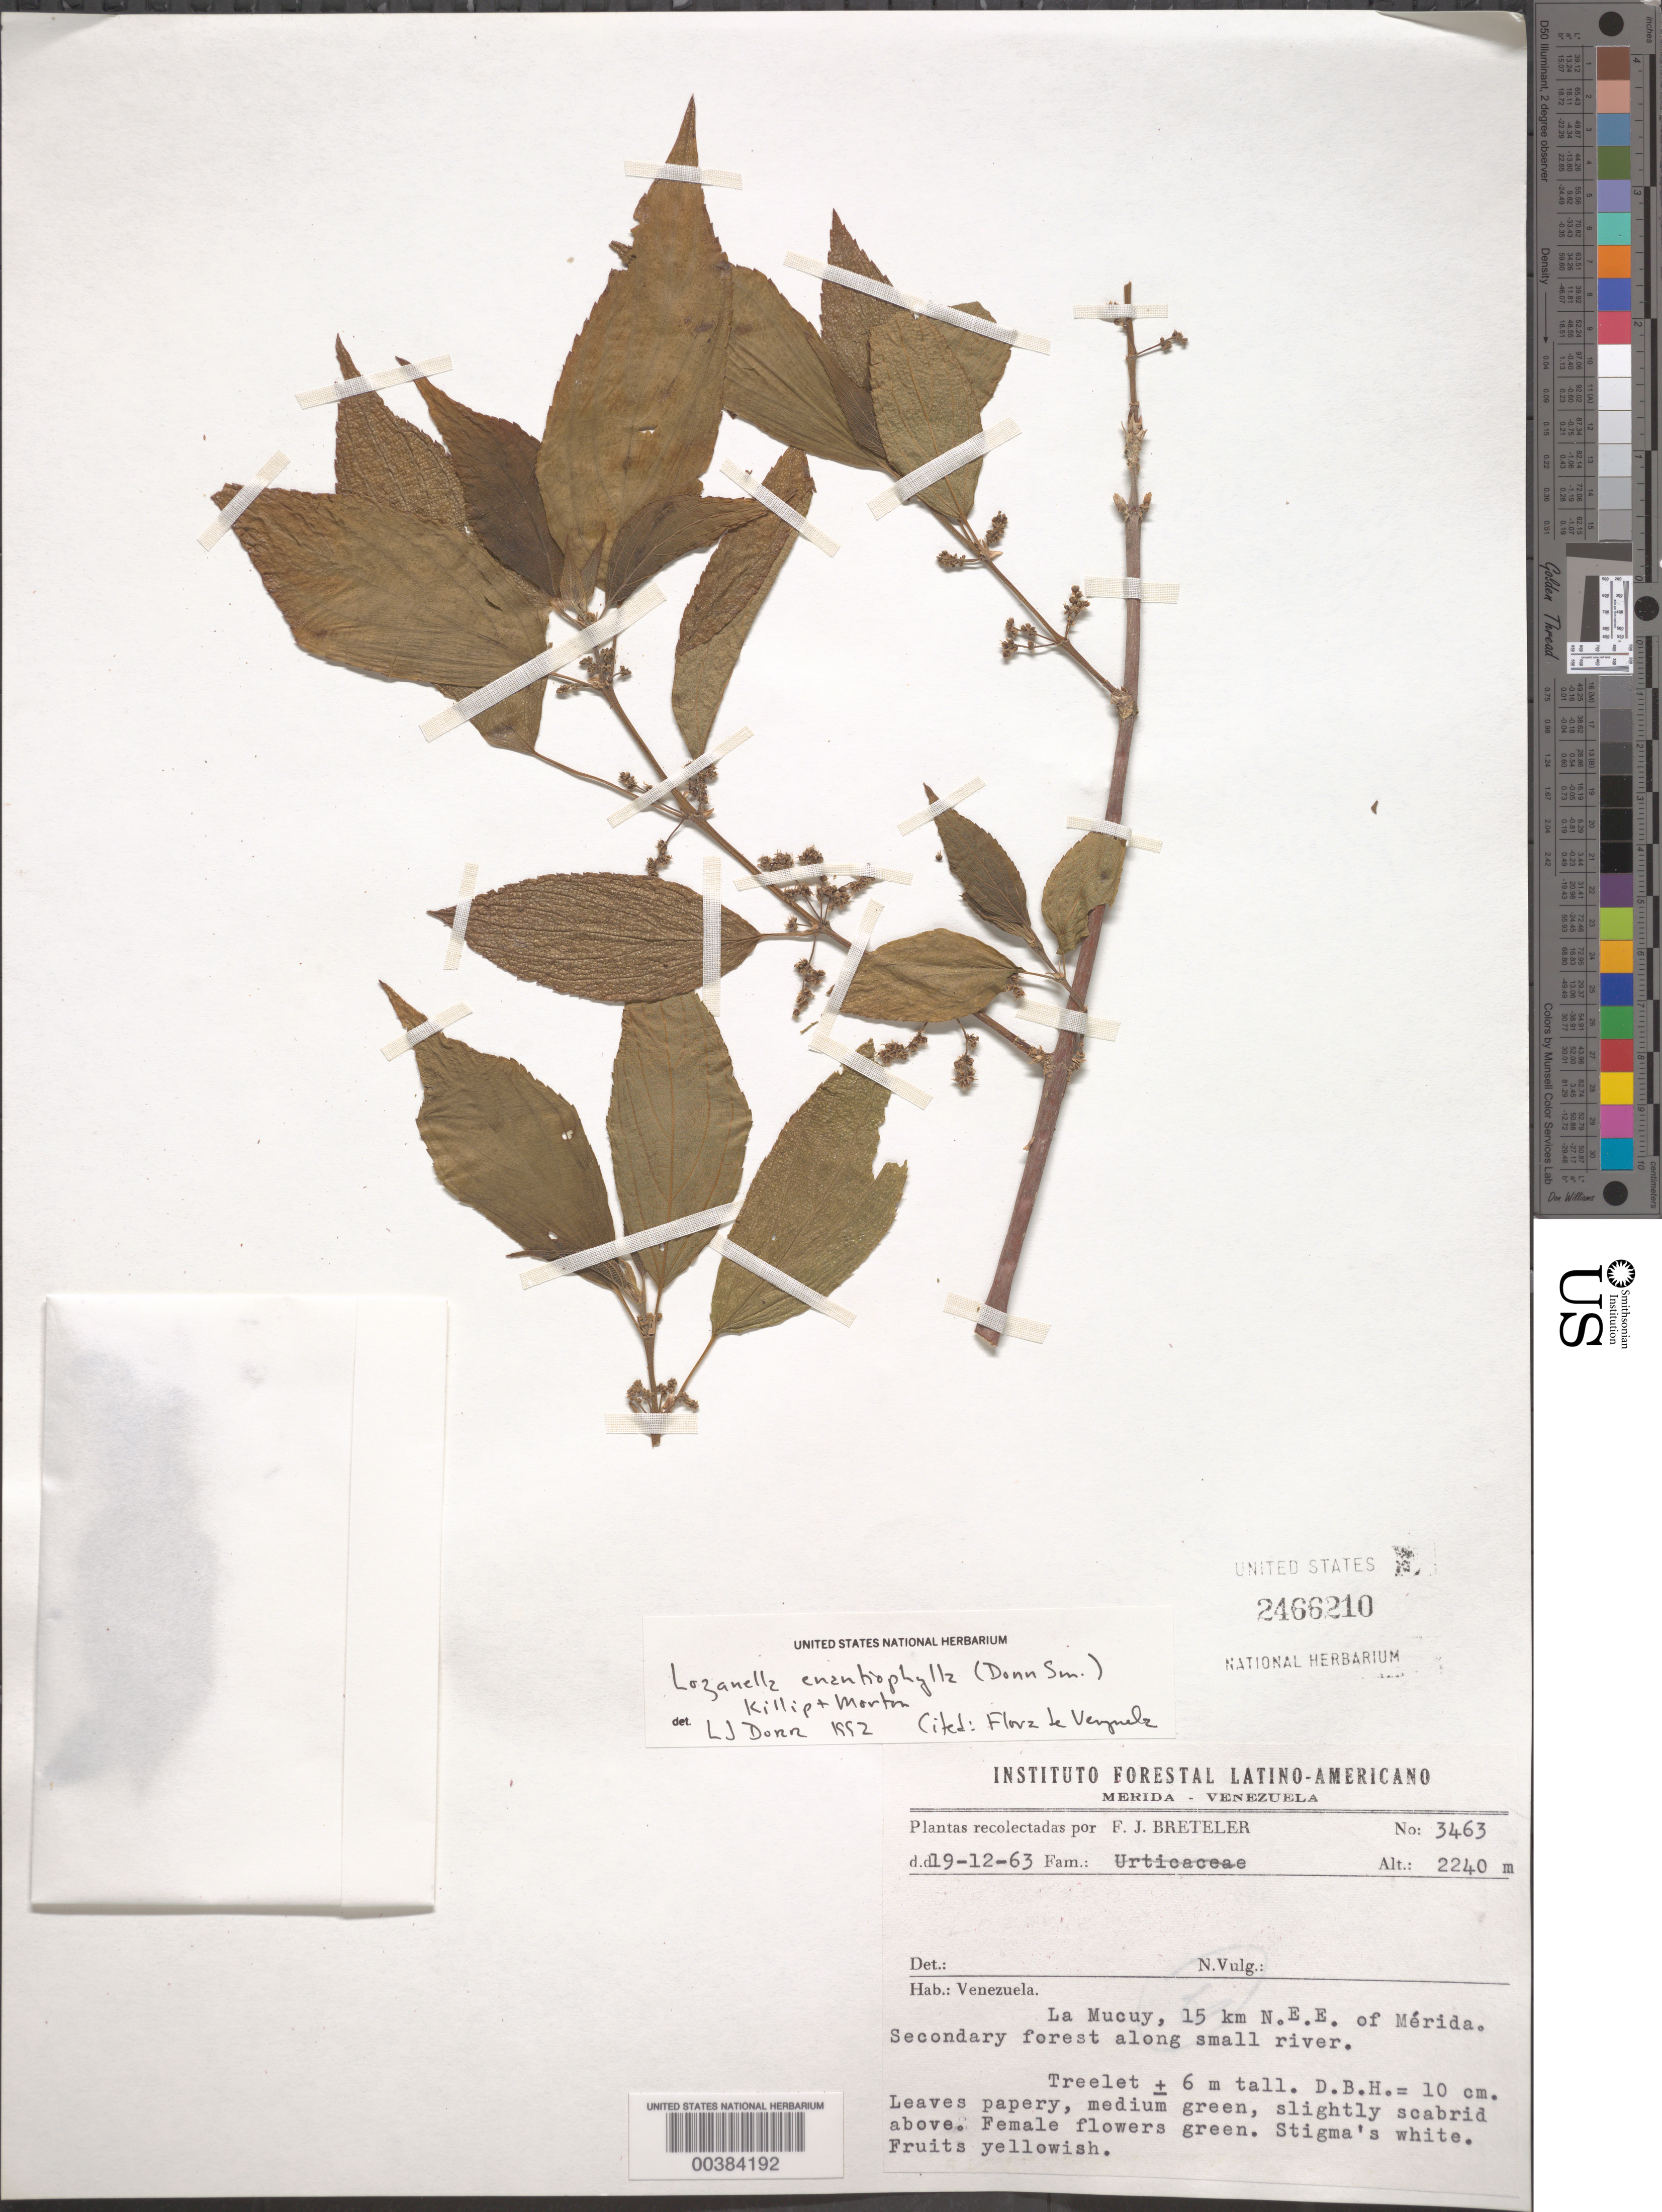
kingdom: Plantae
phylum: Tracheophyta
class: Magnoliopsida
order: Rosales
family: Cannabaceae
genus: Lozanella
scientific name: Lozanella enantiophylla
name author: (Donn. Sm.) Killip & C.V. Morton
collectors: F. J. Breteler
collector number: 3463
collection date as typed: Transcribed d/m/y: 19/12/63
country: Venezuela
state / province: Mérida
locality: La Mucuy, 15 km N.E.E. of Mérida.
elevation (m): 2240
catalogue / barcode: US 2466210